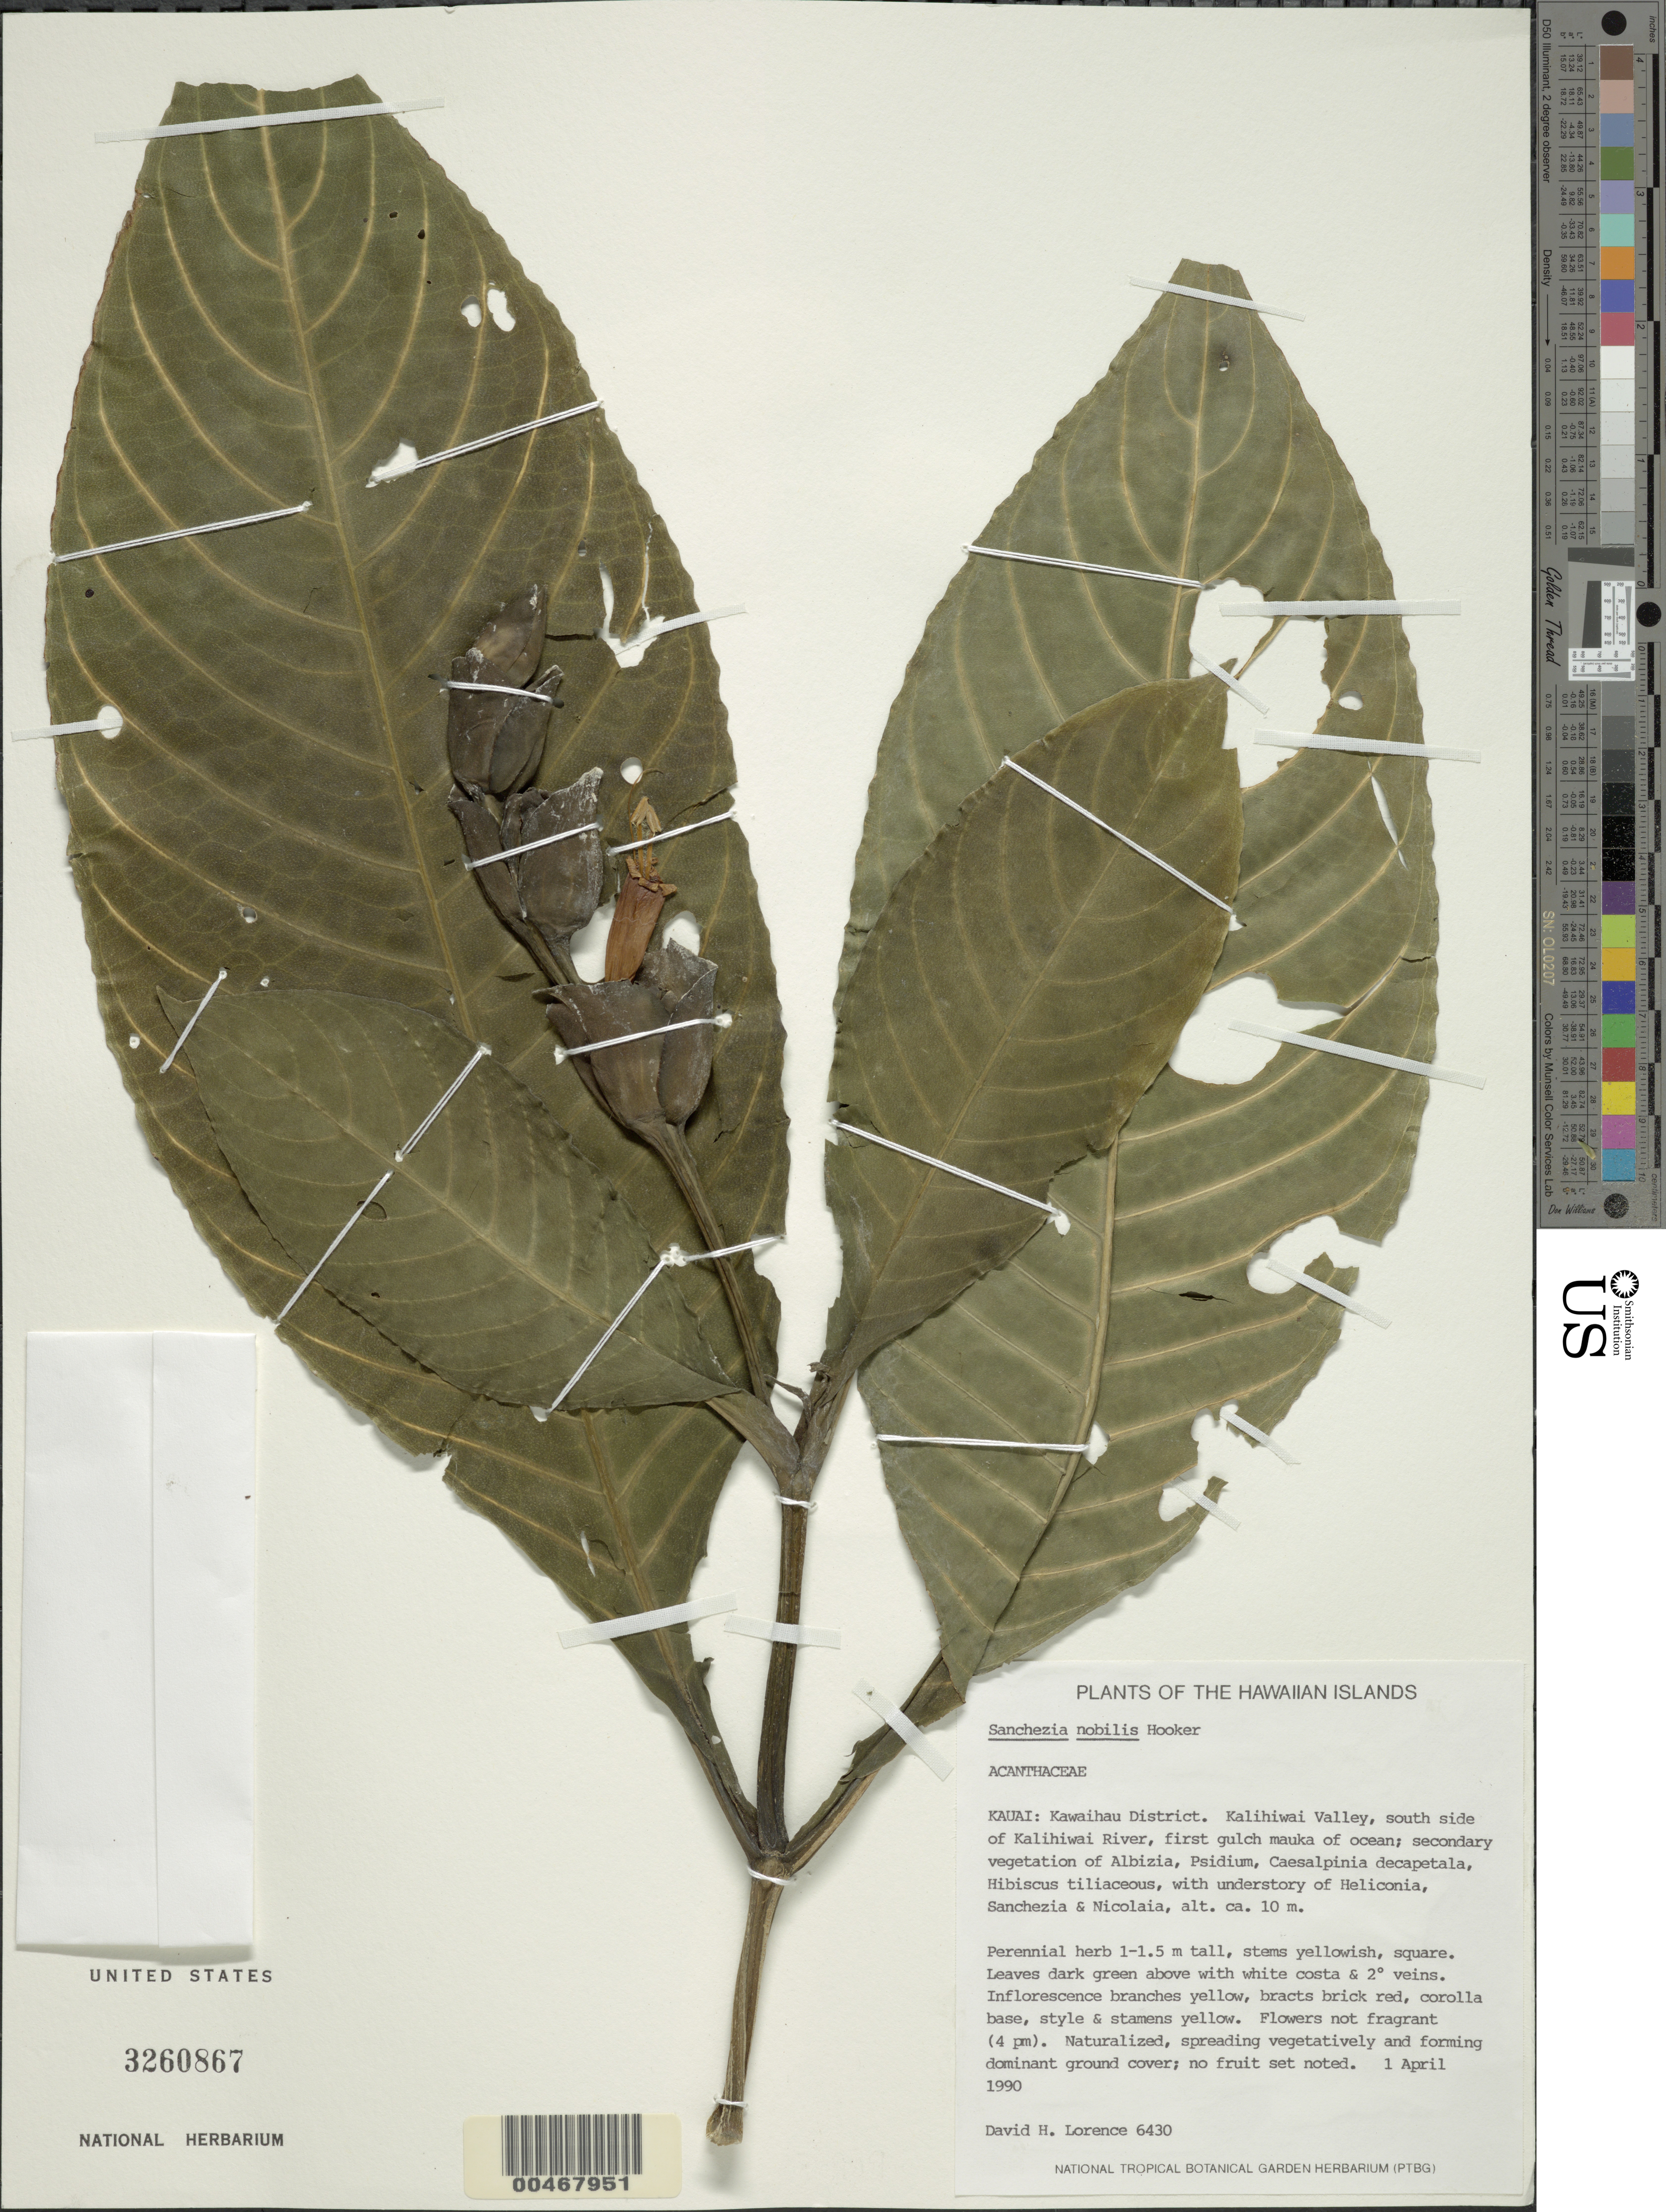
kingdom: Plantae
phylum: Tracheophyta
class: Magnoliopsida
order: Lamiales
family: Acanthaceae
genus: Sanchezia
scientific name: Sanchezia oblonga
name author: Ruiz & Pav.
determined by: Azevedo, Igor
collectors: D. Lorence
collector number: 6340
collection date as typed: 1 Apr 1990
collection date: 1990-04-01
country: United States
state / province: Hawaii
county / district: Kauai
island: Kaua'i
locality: Kawaihau Dist:, Kalihiwai Valley, S side of Kalihiwai River, first gulch mauka of ocean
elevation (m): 10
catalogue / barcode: US 3260867